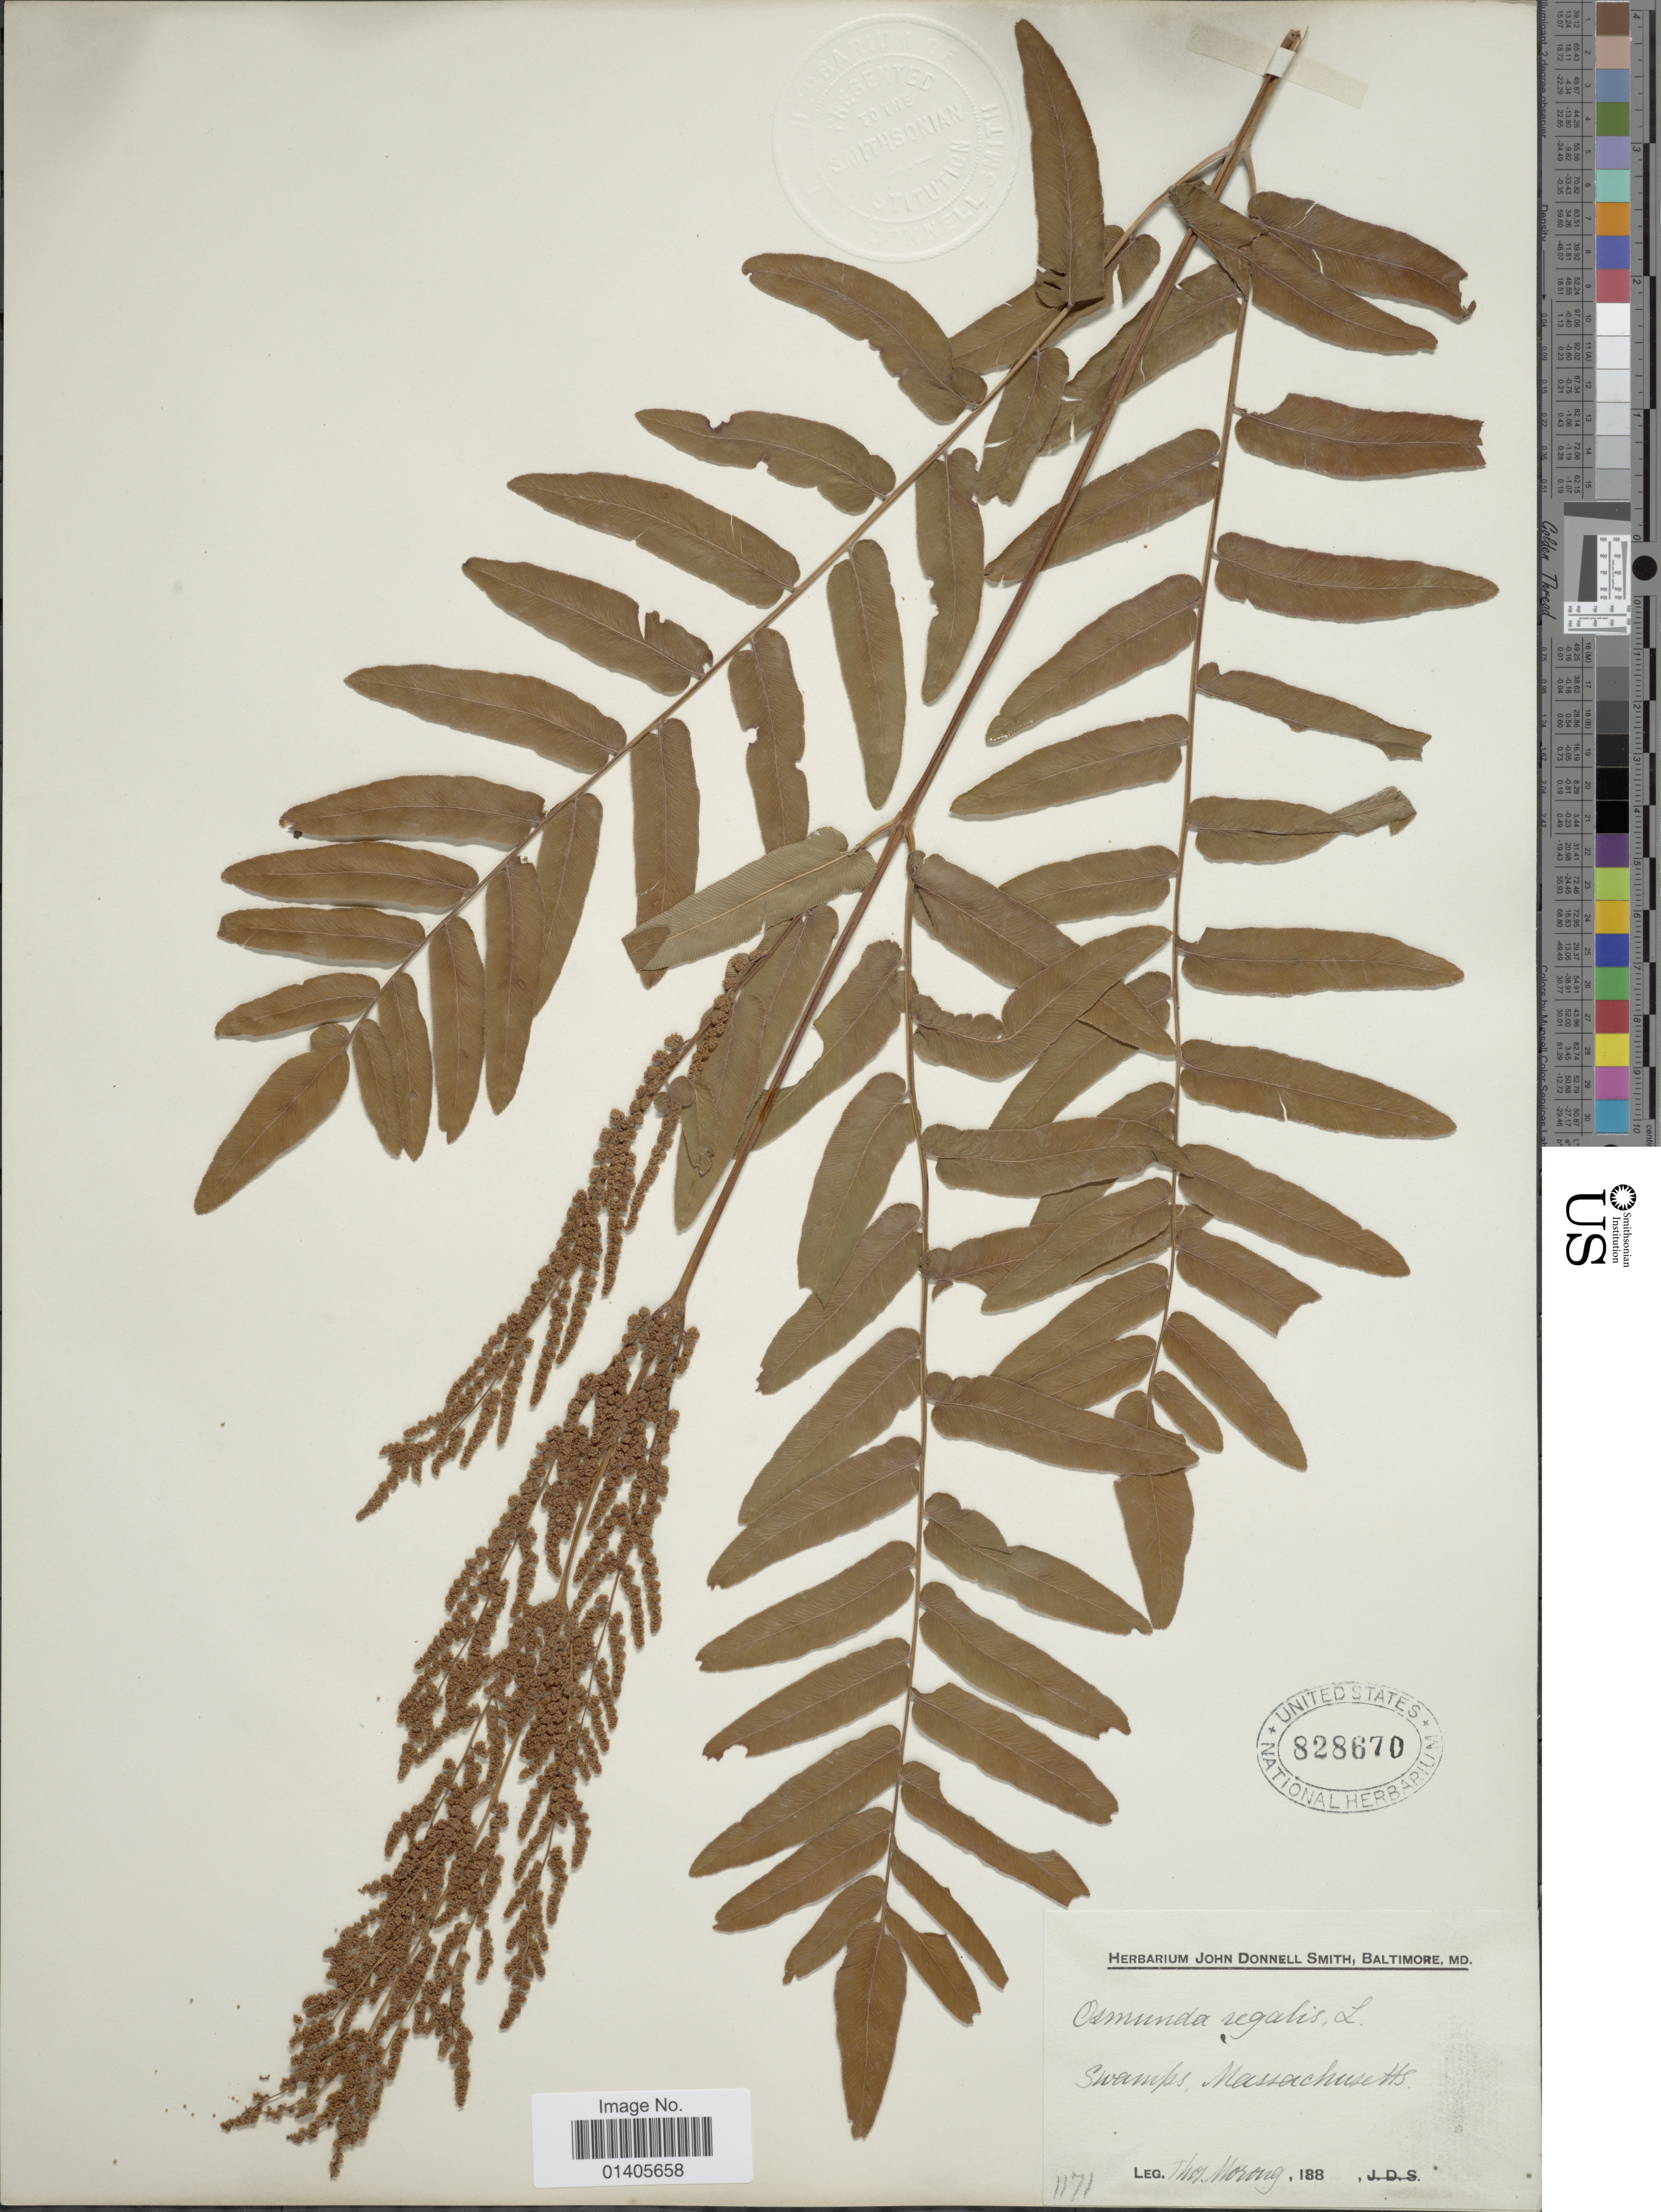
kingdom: Plantae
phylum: Tracheophyta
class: Polypodiopsida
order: Osmundales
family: Osmundaceae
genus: Osmunda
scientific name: Osmunda regalis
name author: L.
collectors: ex herb. T. Morong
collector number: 1171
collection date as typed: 188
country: United States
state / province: Massachusetts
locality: Swamps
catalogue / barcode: US 828670